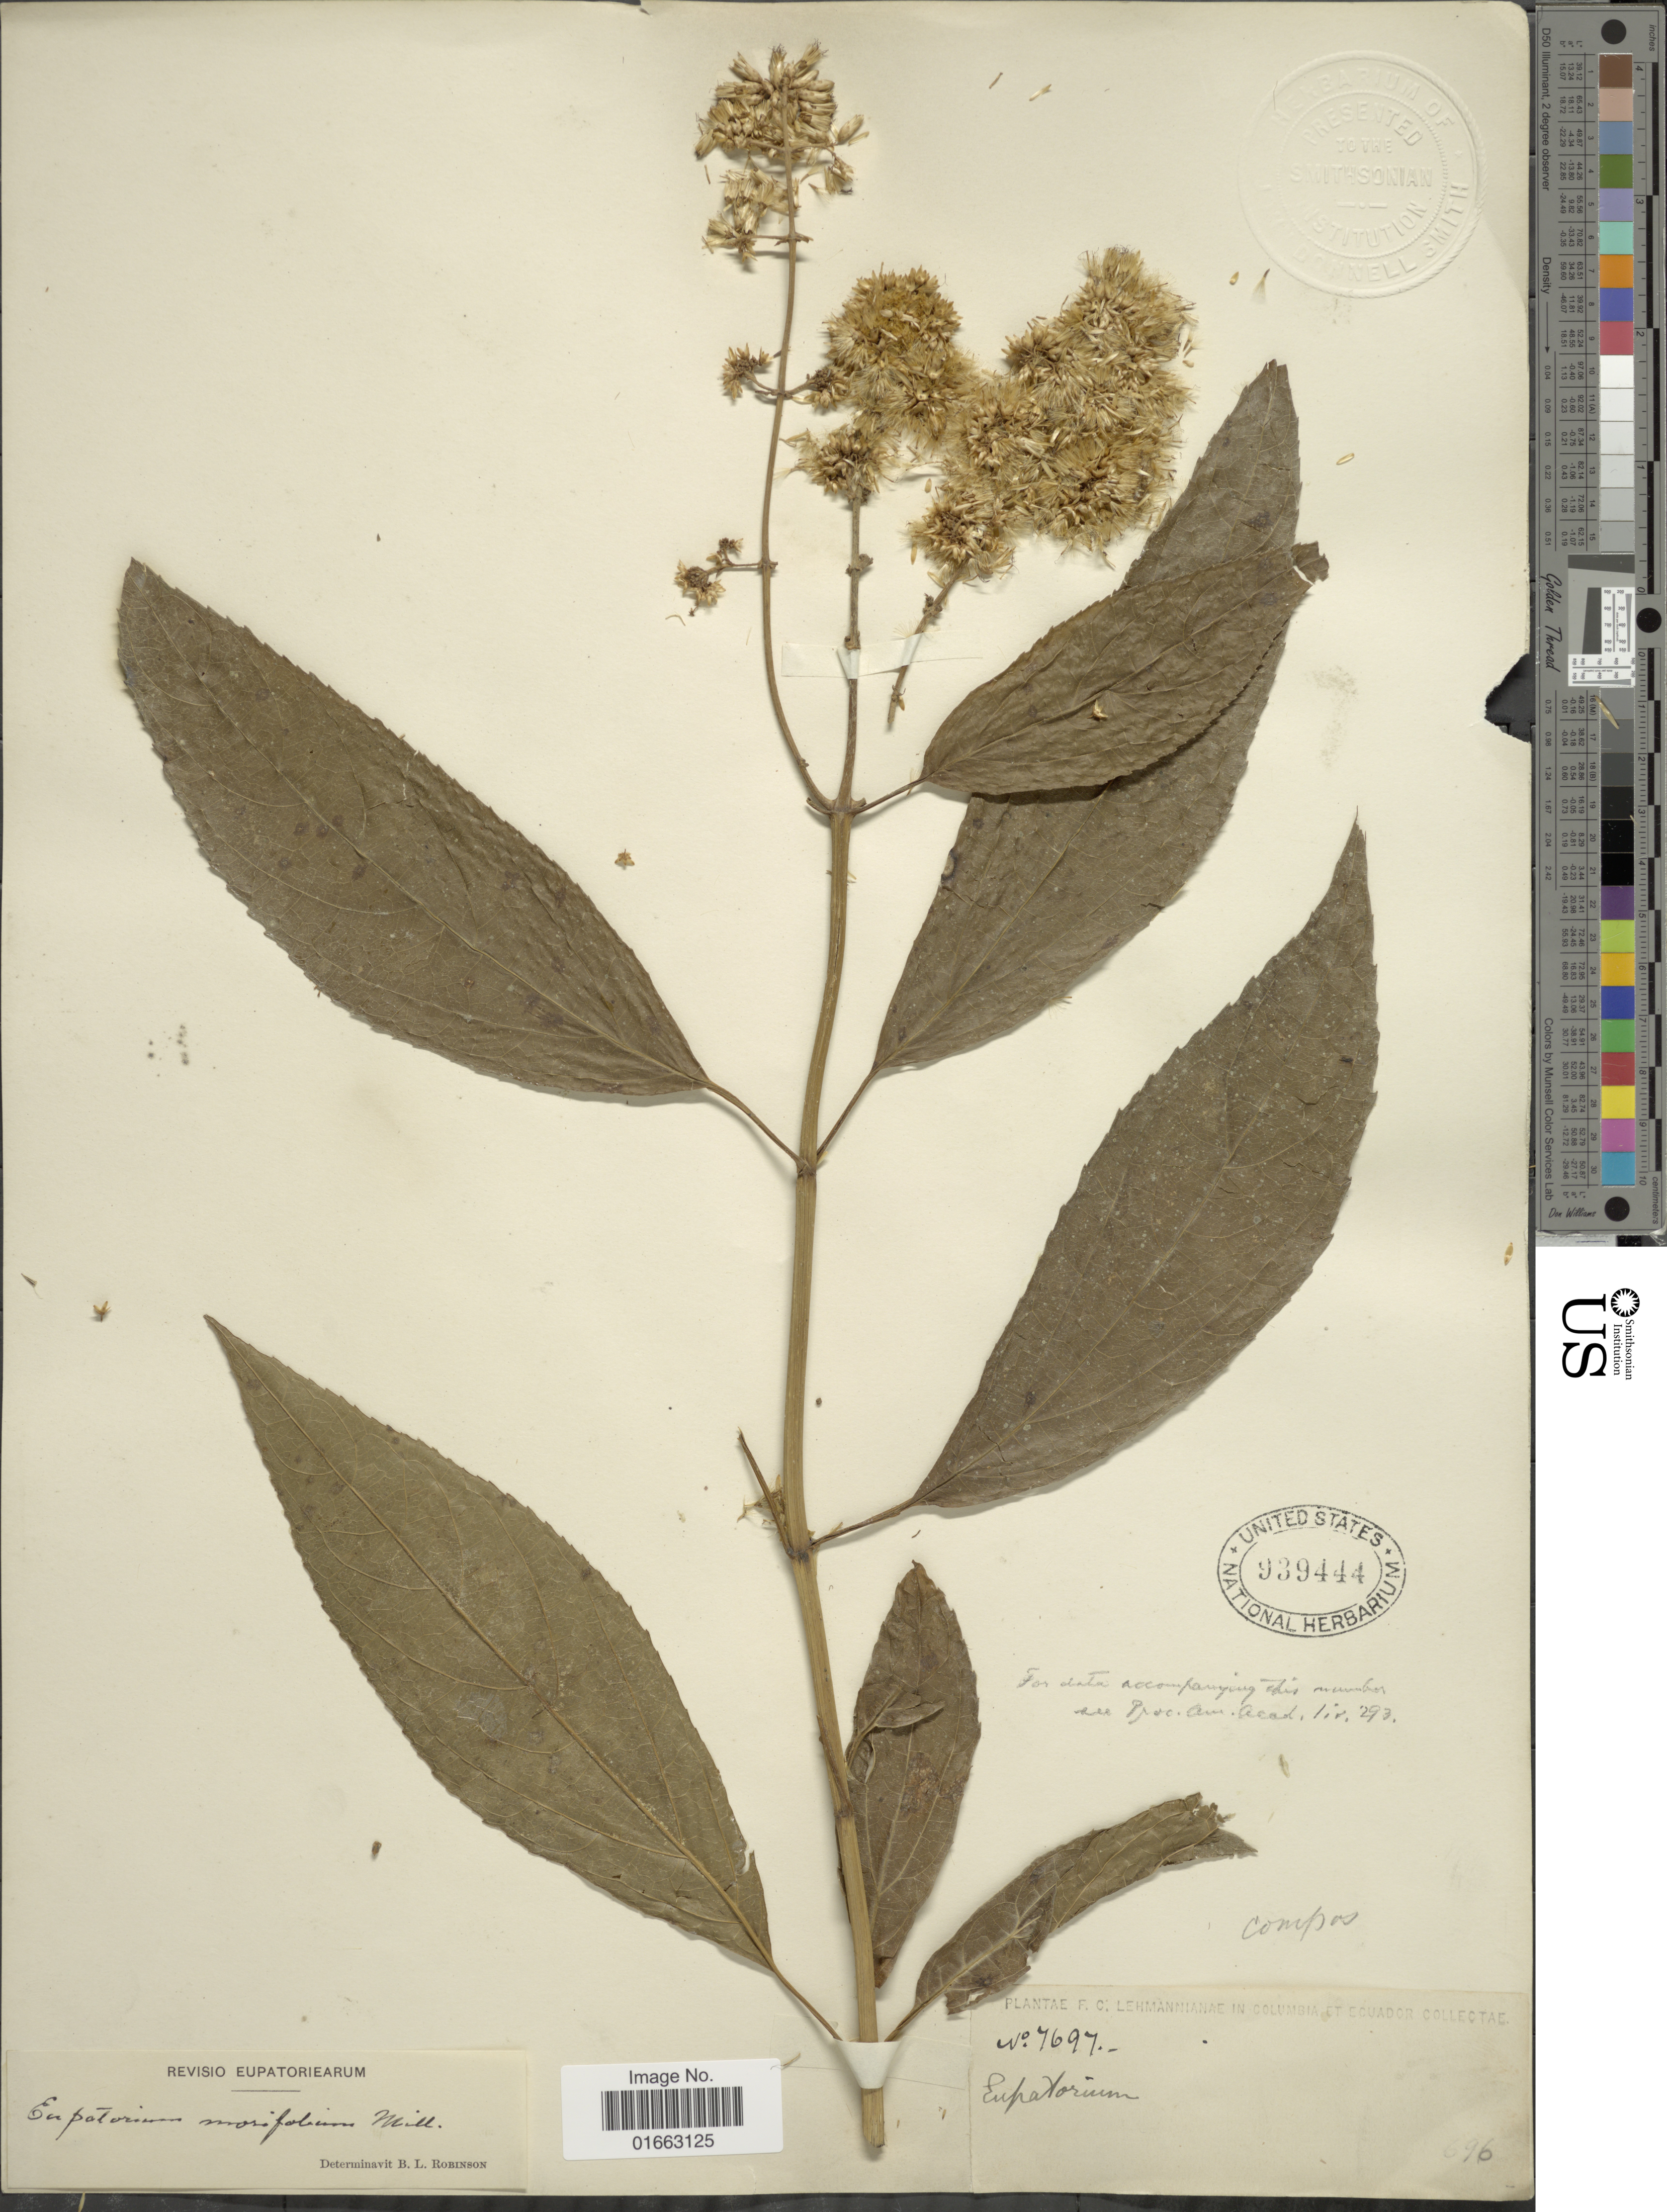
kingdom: Plantae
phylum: Tracheophyta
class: Magnoliopsida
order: Asterales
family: Asteraceae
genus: Critonia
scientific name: Critonia morifolia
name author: (Mill.) R.M. King & H. Rob.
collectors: F. C. Lehmann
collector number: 7697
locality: Colombia et Ecuador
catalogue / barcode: US 939444